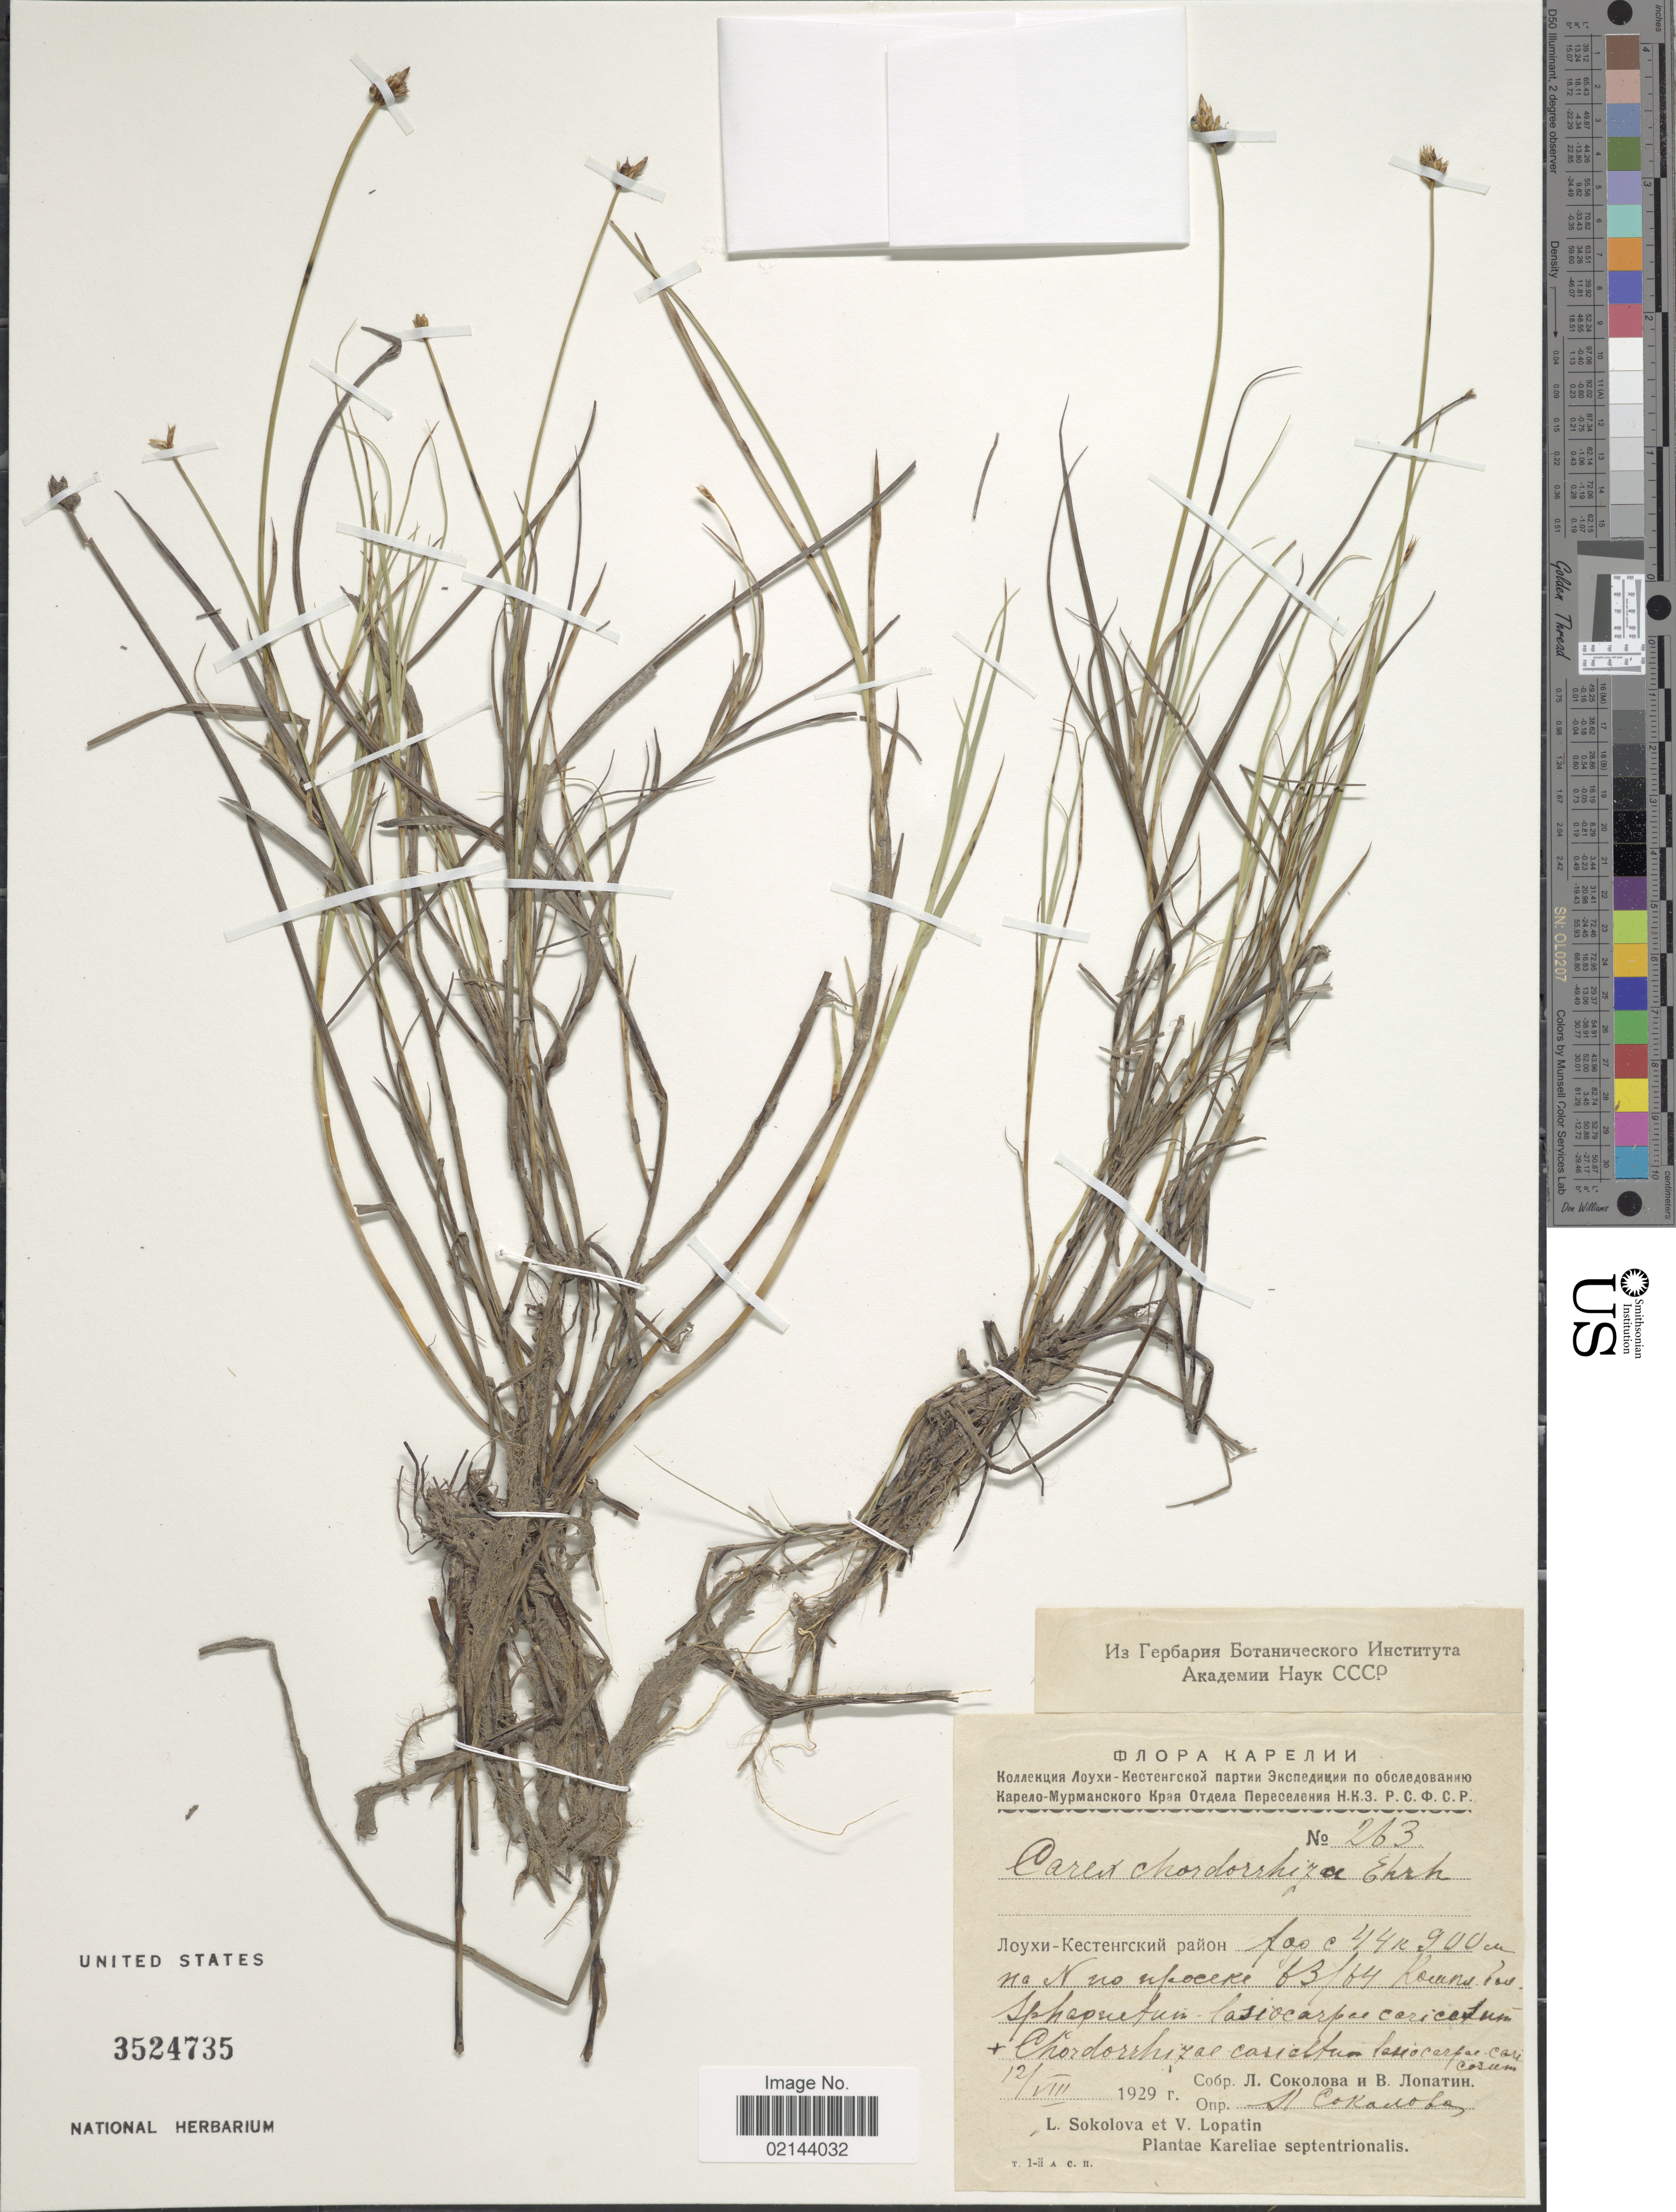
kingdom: Plantae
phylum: Tracheophyta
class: Liliopsida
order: Poales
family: Cyperaceae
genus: Carex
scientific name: Carex chordorrhiza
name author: L. f.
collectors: L. Sokolova & V. Lopatin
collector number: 263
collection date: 1929-08-12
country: Russian Federation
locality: Kareliae septetrionalis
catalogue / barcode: US 3524735